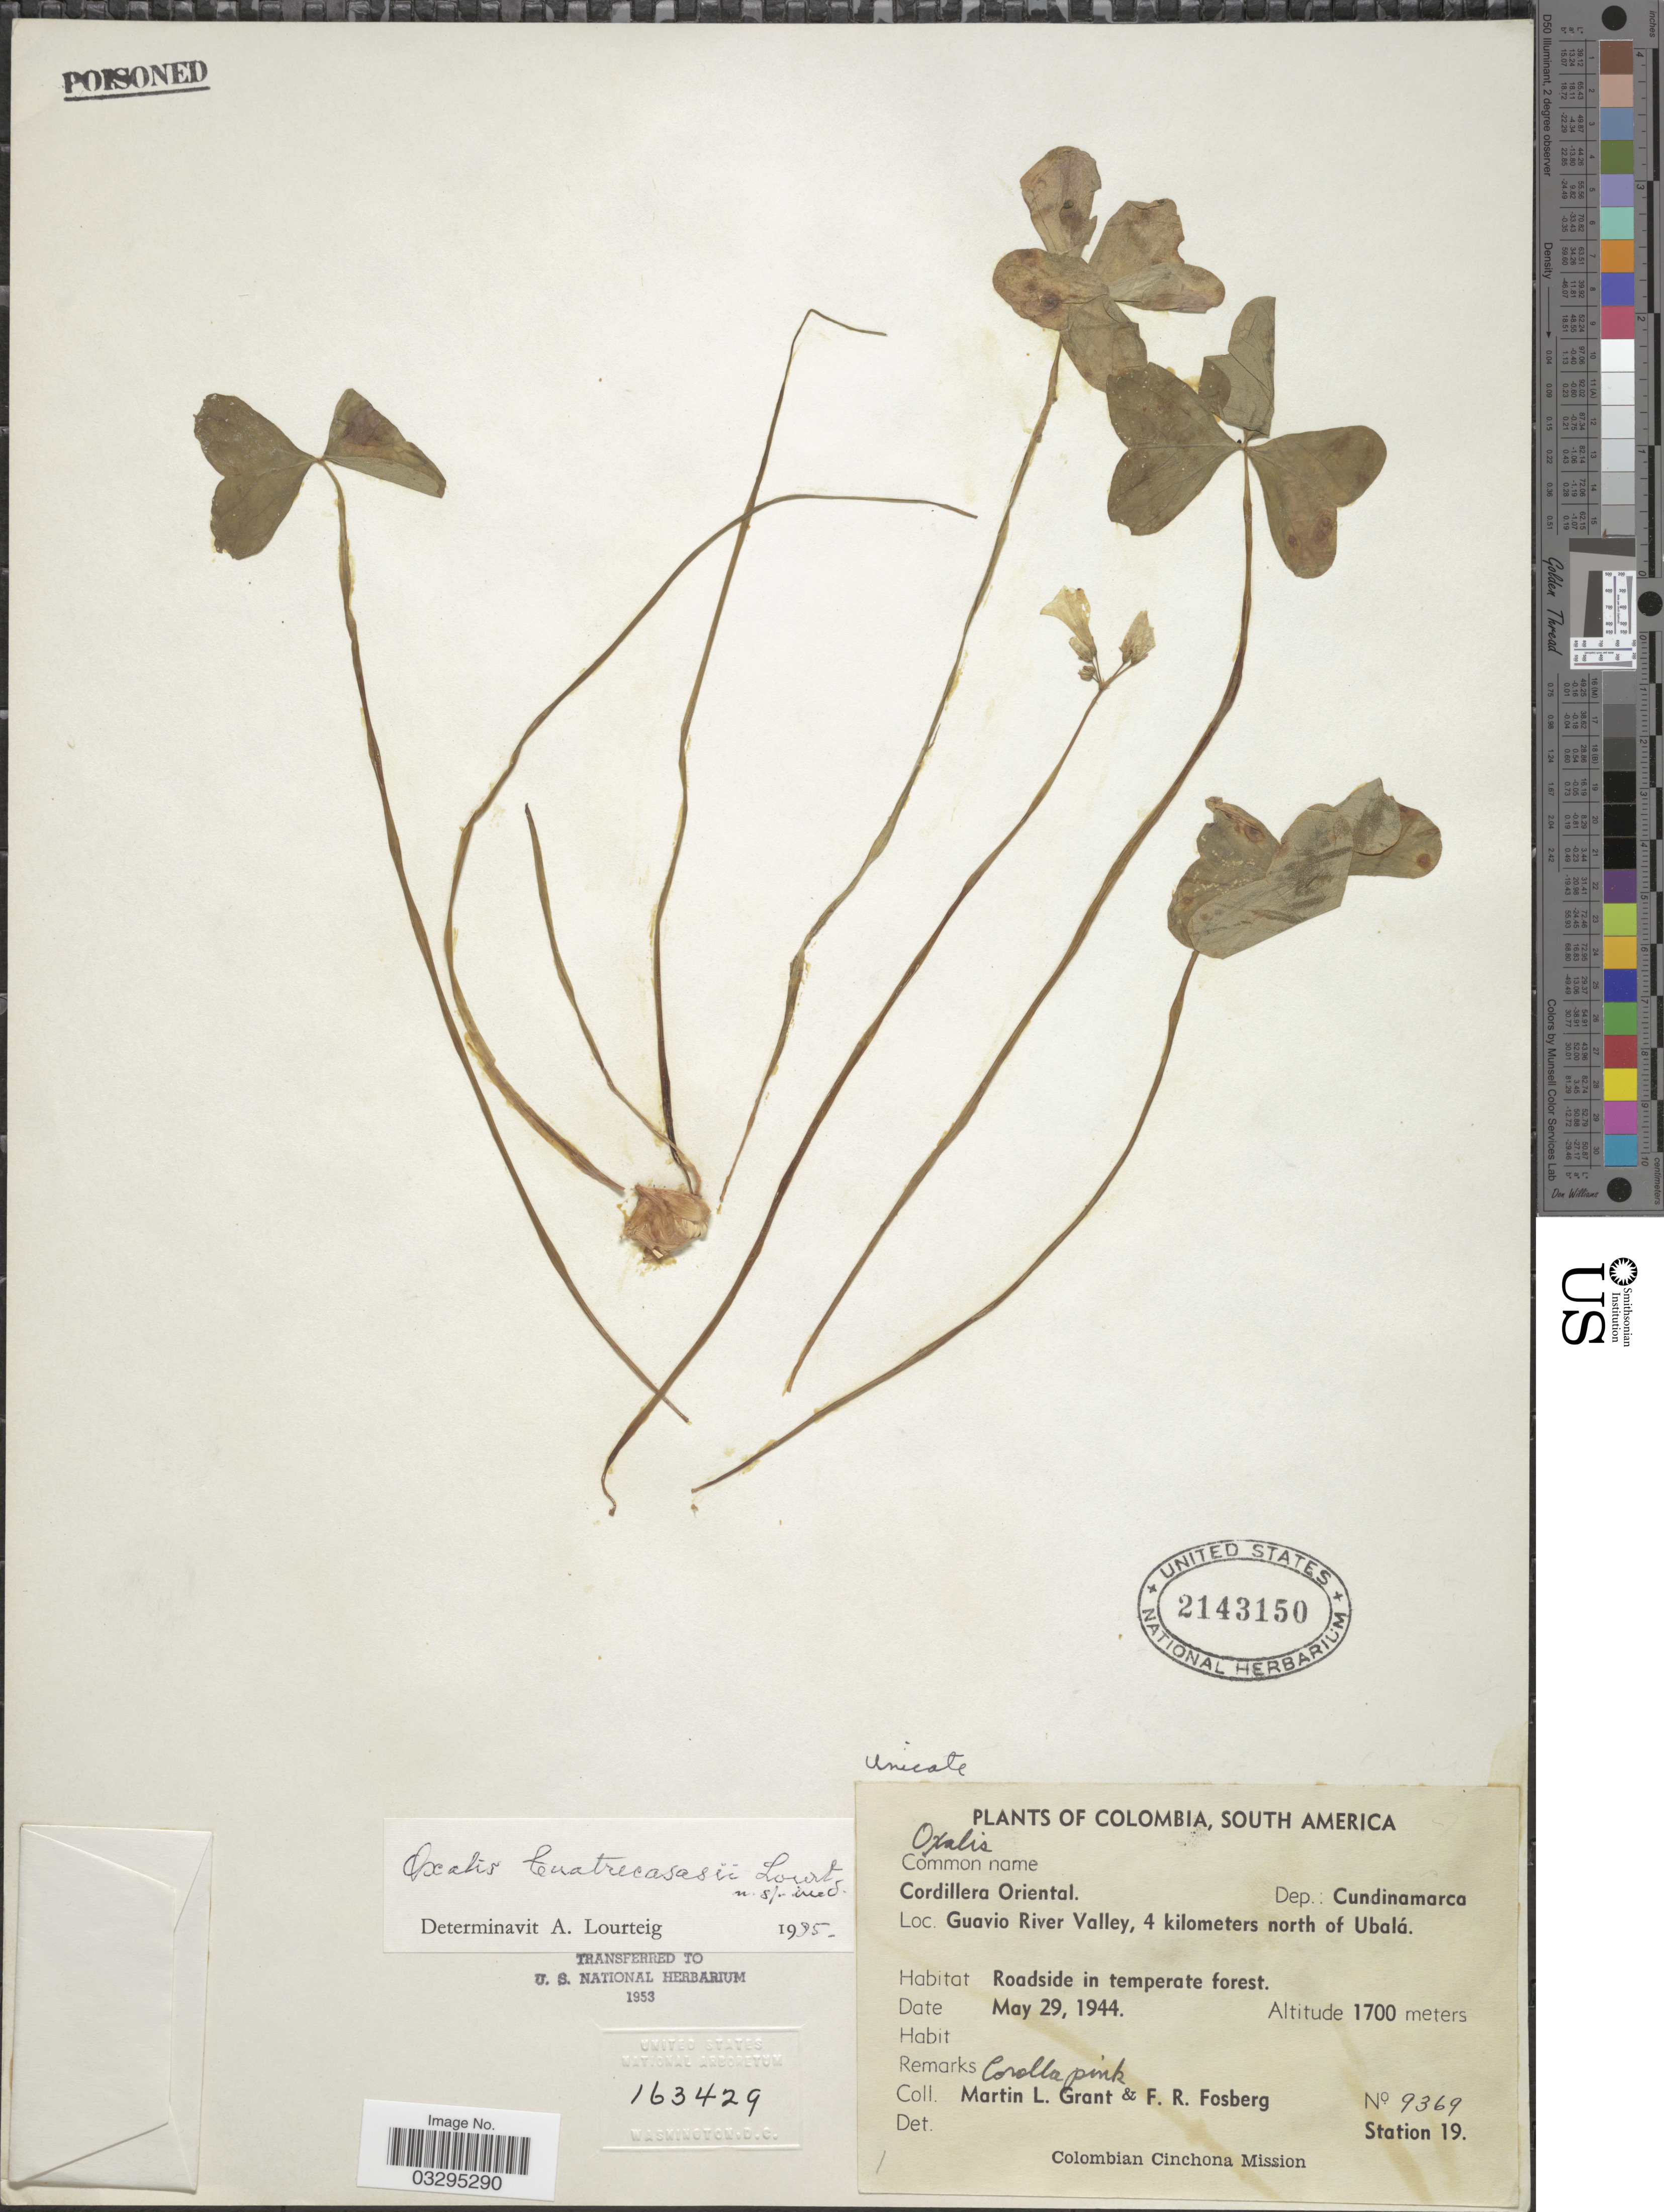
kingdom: Plantae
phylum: Tracheophyta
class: Magnoliopsida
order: Oxalidales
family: Oxalidaceae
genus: Oxalis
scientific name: Oxalis cuatrecasasii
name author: Lourteig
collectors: M. L. Grant & F. R. Fosberg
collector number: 9369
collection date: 1944-05-29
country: Colombia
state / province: Cundinamarca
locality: Cordillera Oriental. Dep.: Cundinamarca. Guavio River Valley, 4 kilometers north of Ubalá. Station 19.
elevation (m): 1700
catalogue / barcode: US 2143150